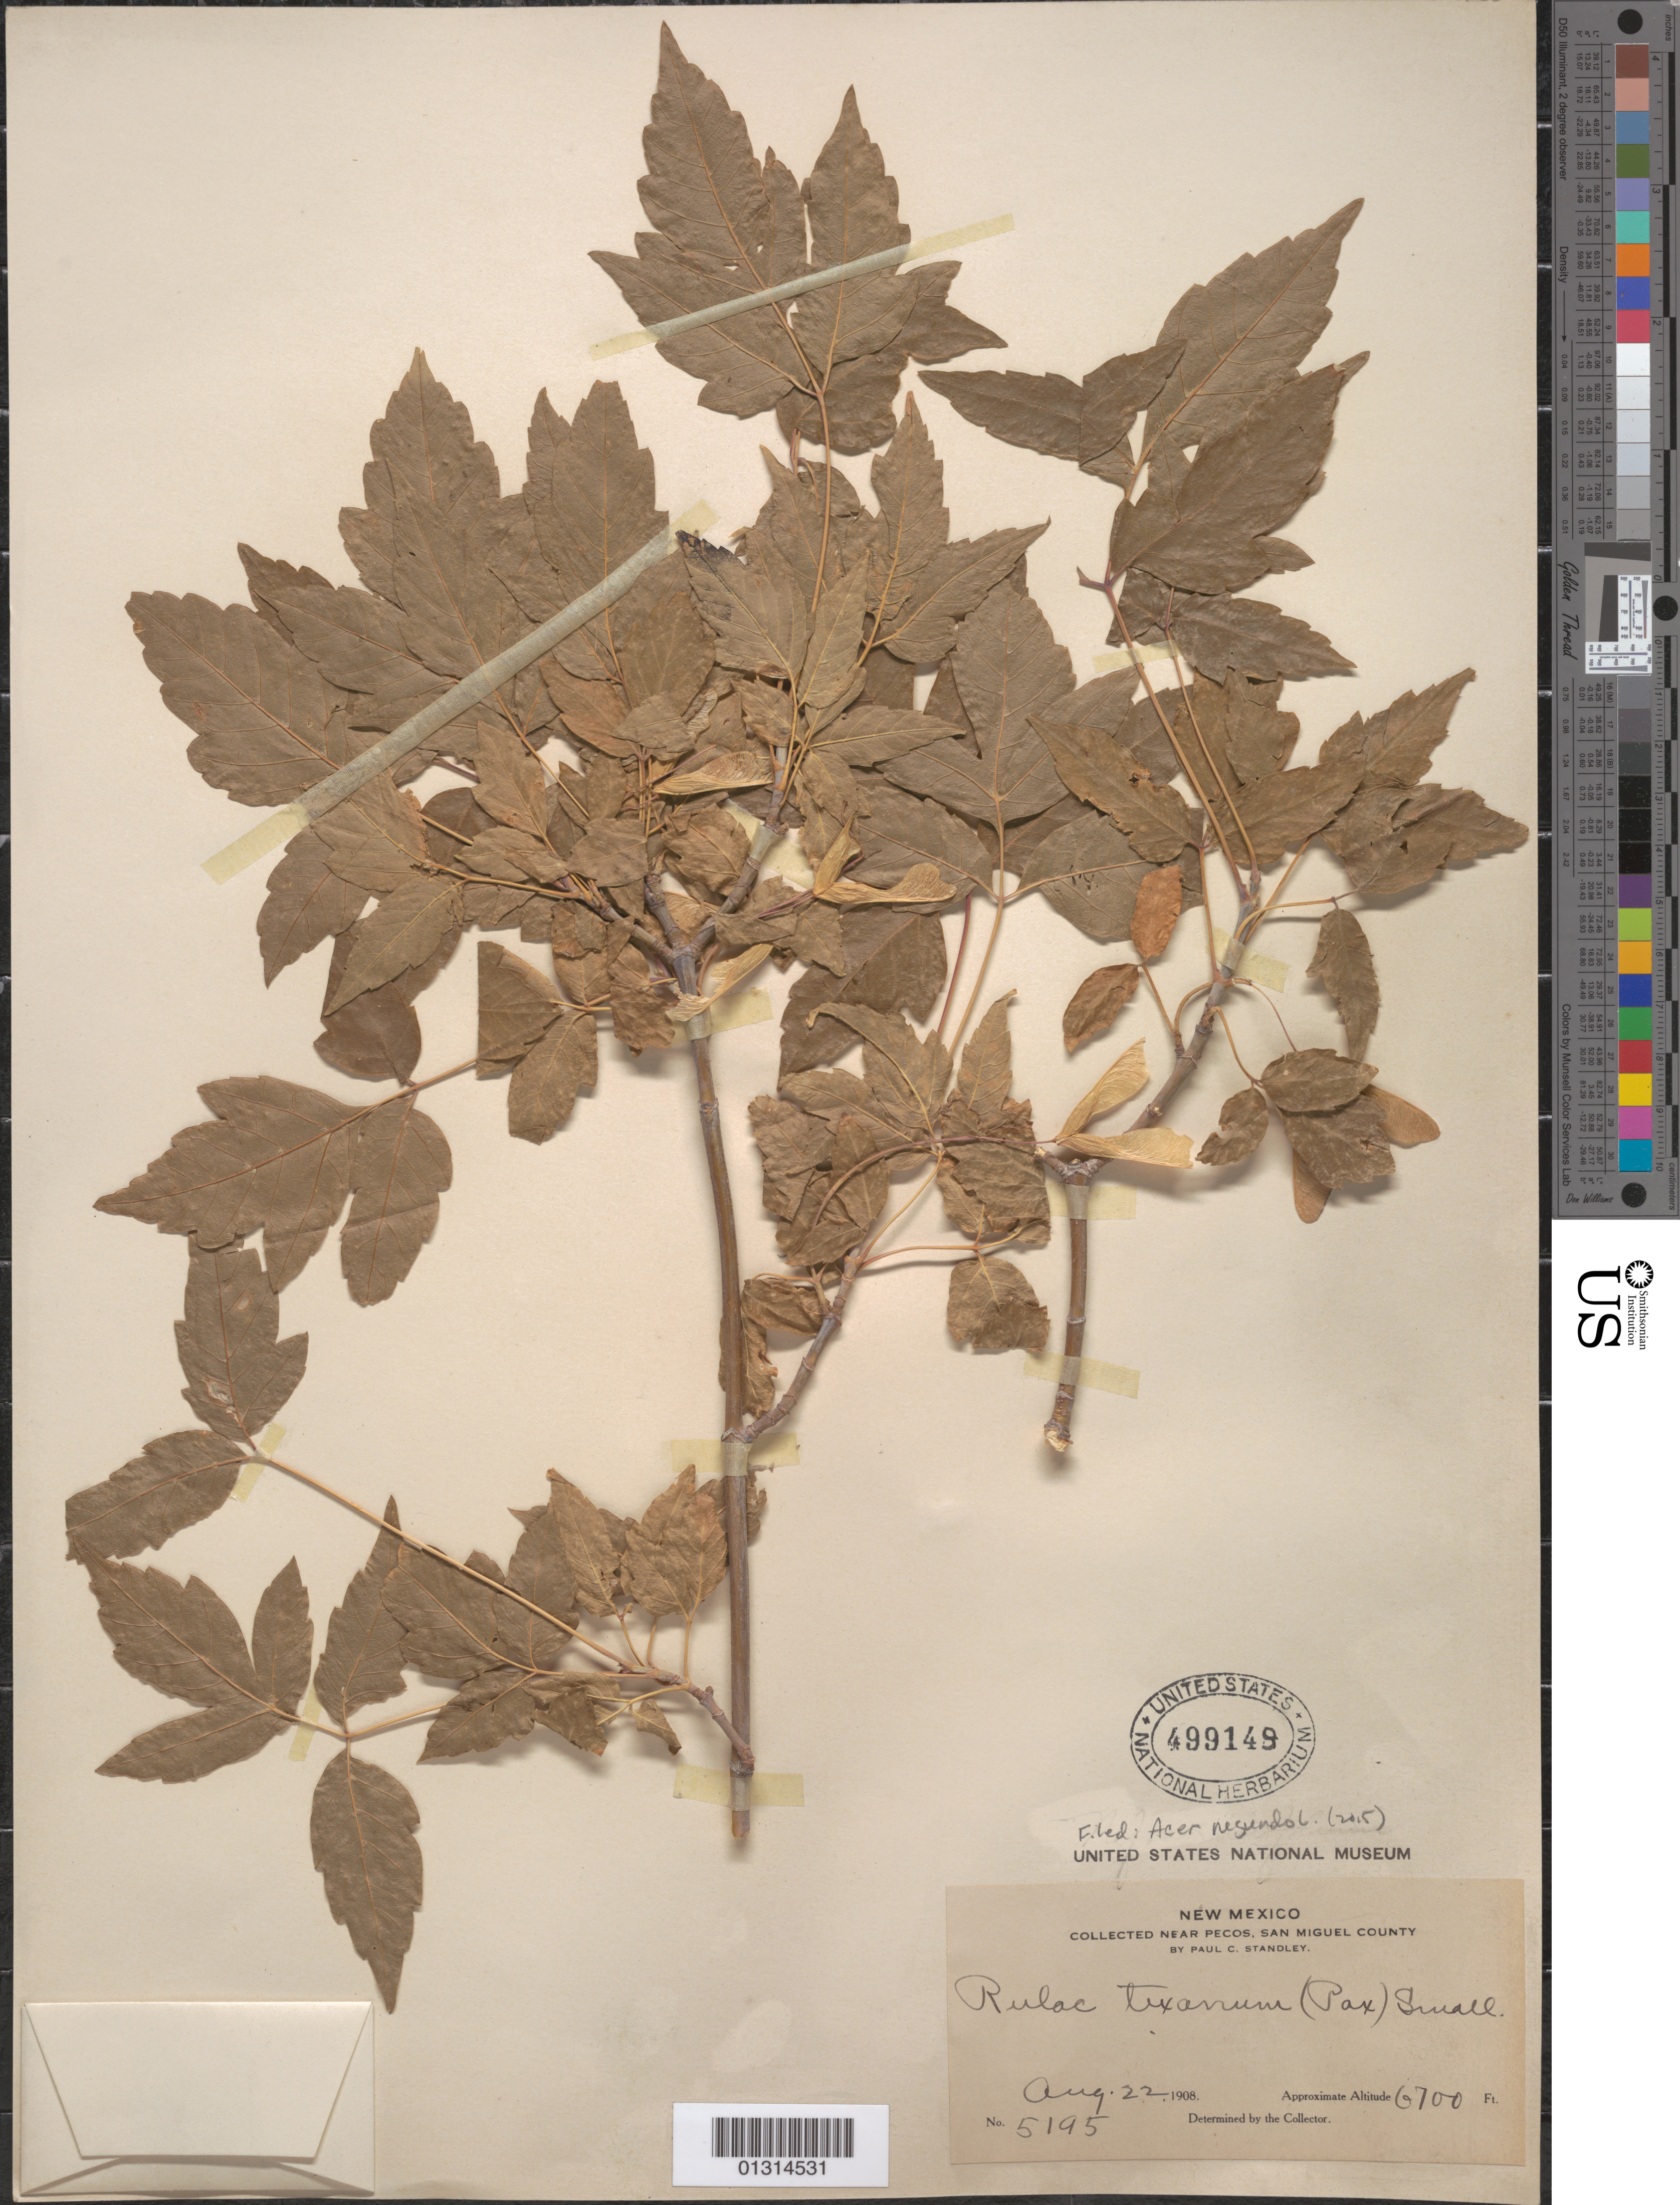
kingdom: Plantae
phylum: Tracheophyta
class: Magnoliopsida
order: Sapindales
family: Sapindaceae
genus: Acer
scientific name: Acer negundo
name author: L.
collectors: P. C. Standley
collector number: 5195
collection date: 1908-08-22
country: United States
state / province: New Mexico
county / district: San Miguel County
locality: San Miguel County, near Pecos.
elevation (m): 2042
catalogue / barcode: US 499149